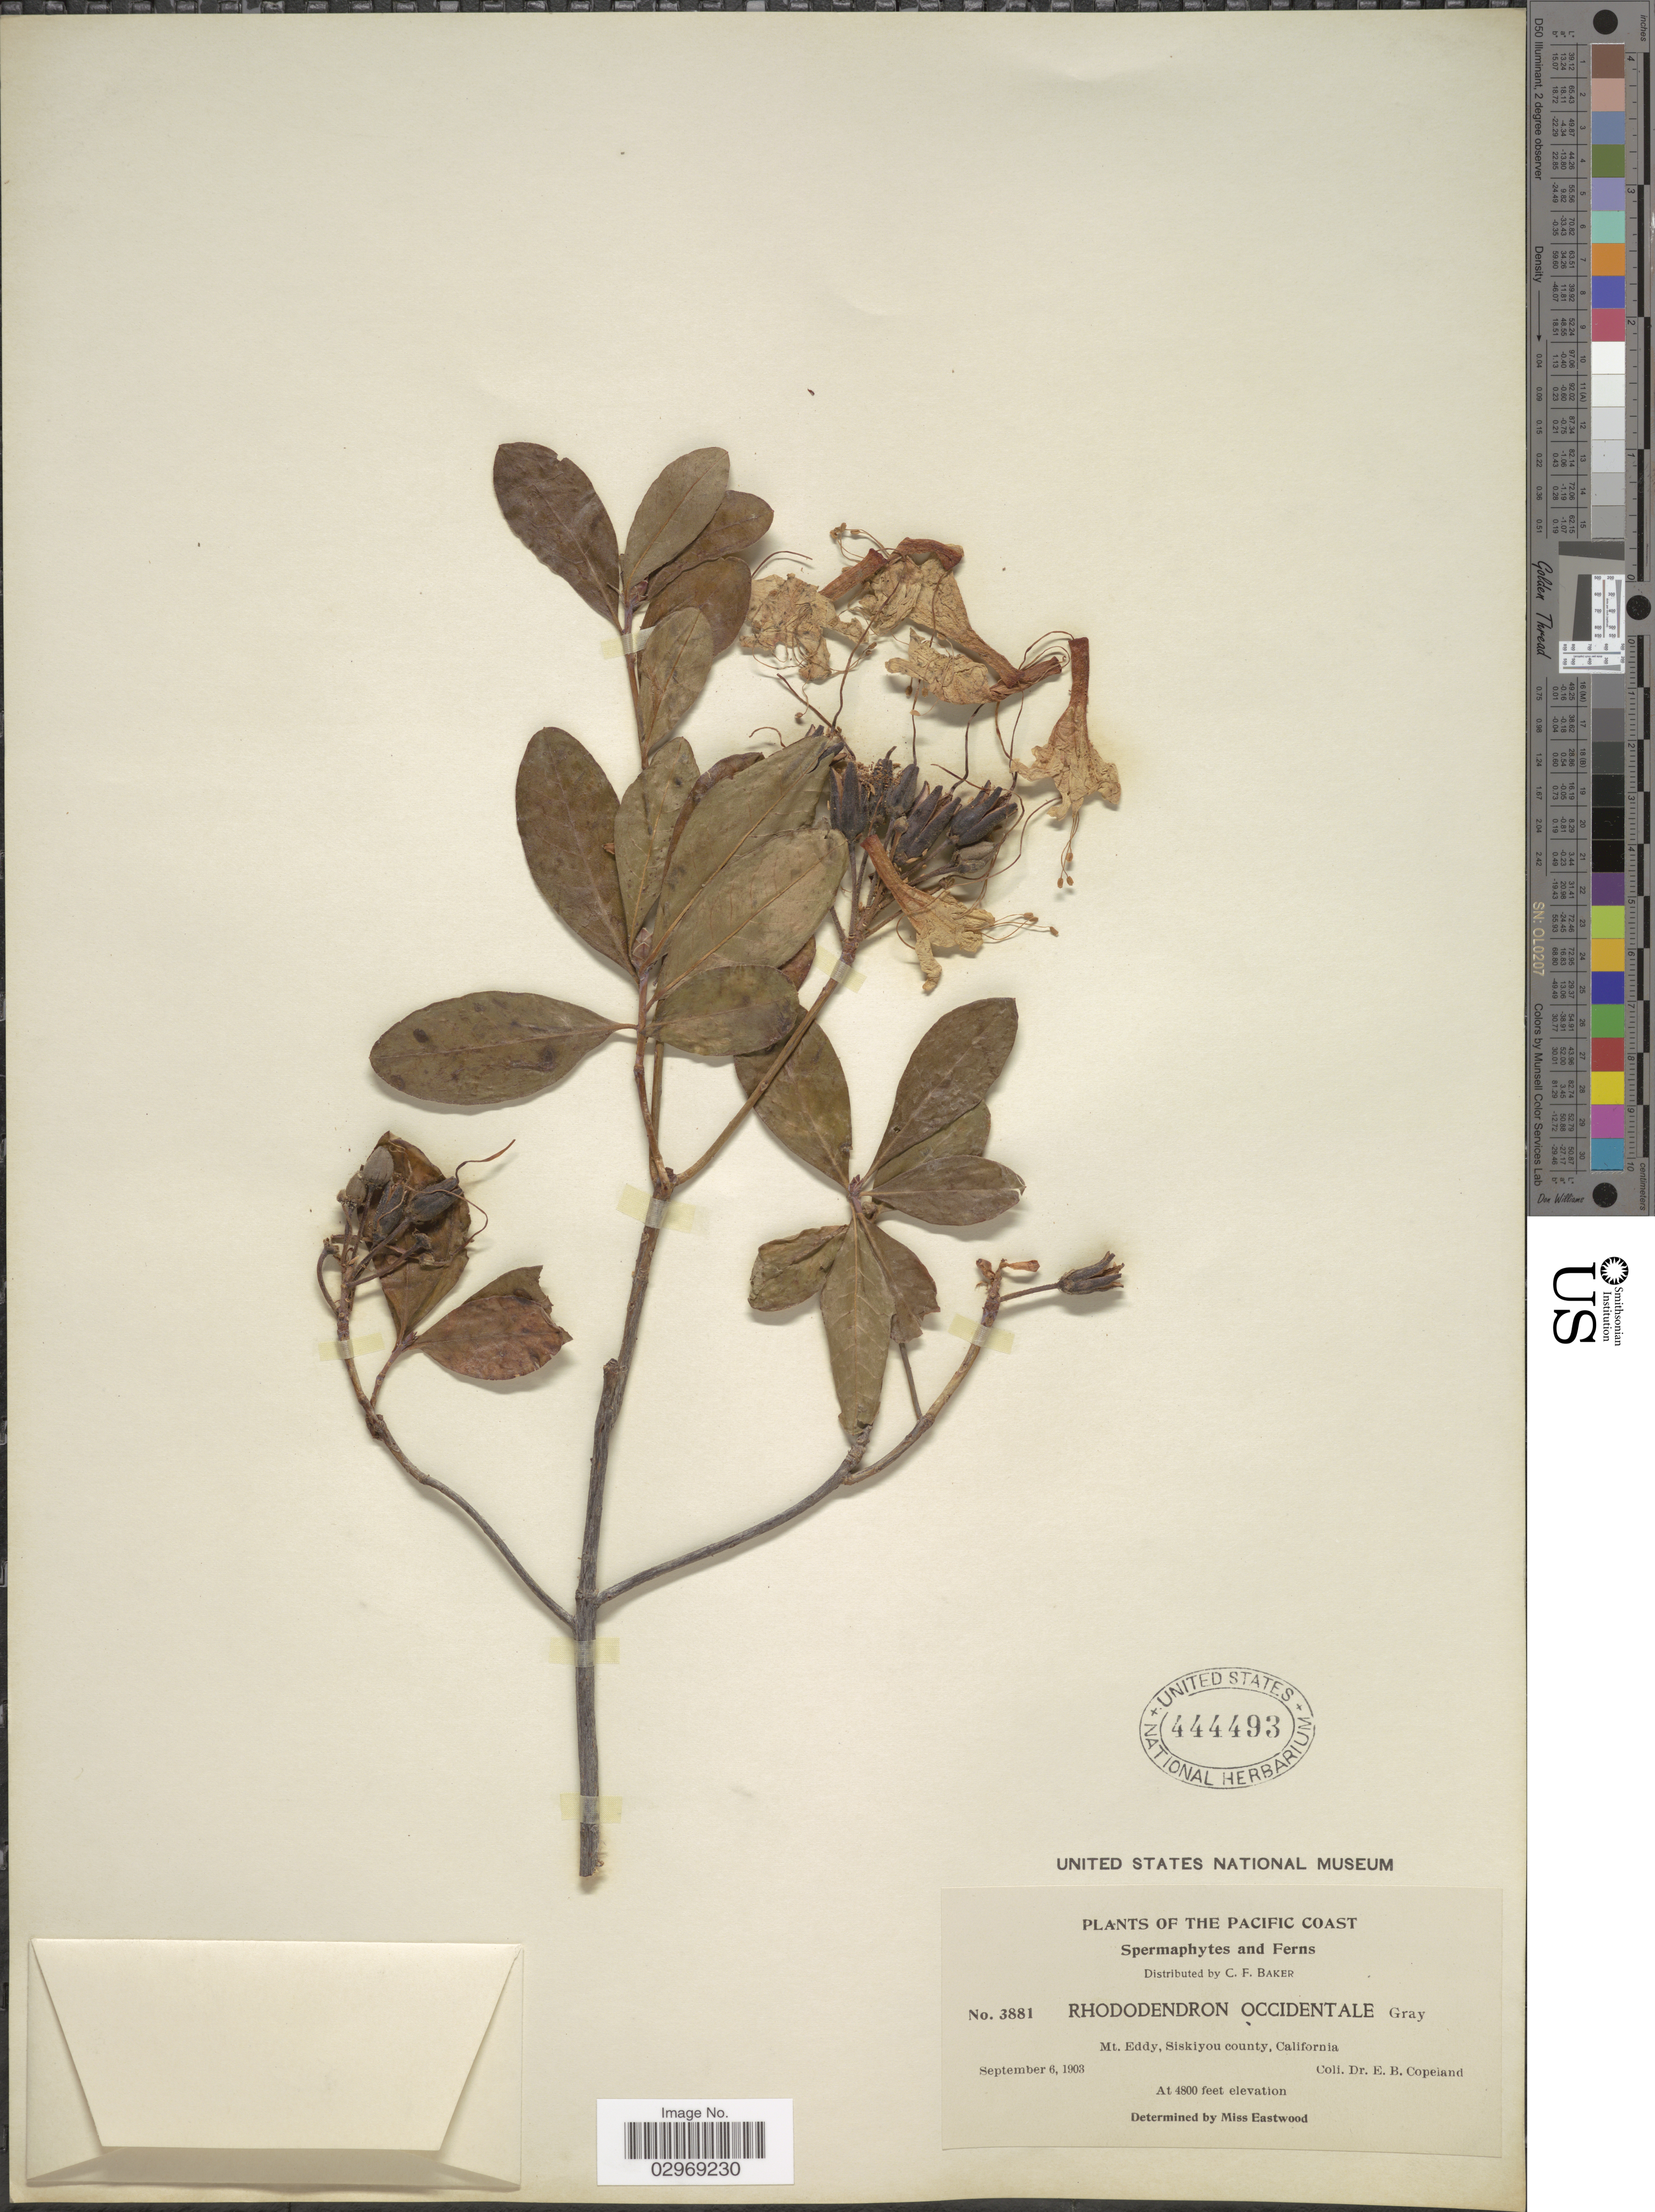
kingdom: Plantae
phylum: Tracheophyta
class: Magnoliopsida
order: Ericales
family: Ericaceae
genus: Rhododendron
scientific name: Rhododendron floccigerum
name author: Franch.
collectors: E. B. Copeland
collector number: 3881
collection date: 1903-09-06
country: United States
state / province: California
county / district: Siskiyou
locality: The Pacific Coast. Mt. Eddy, Siskiyou county.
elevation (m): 1463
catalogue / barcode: US 444493